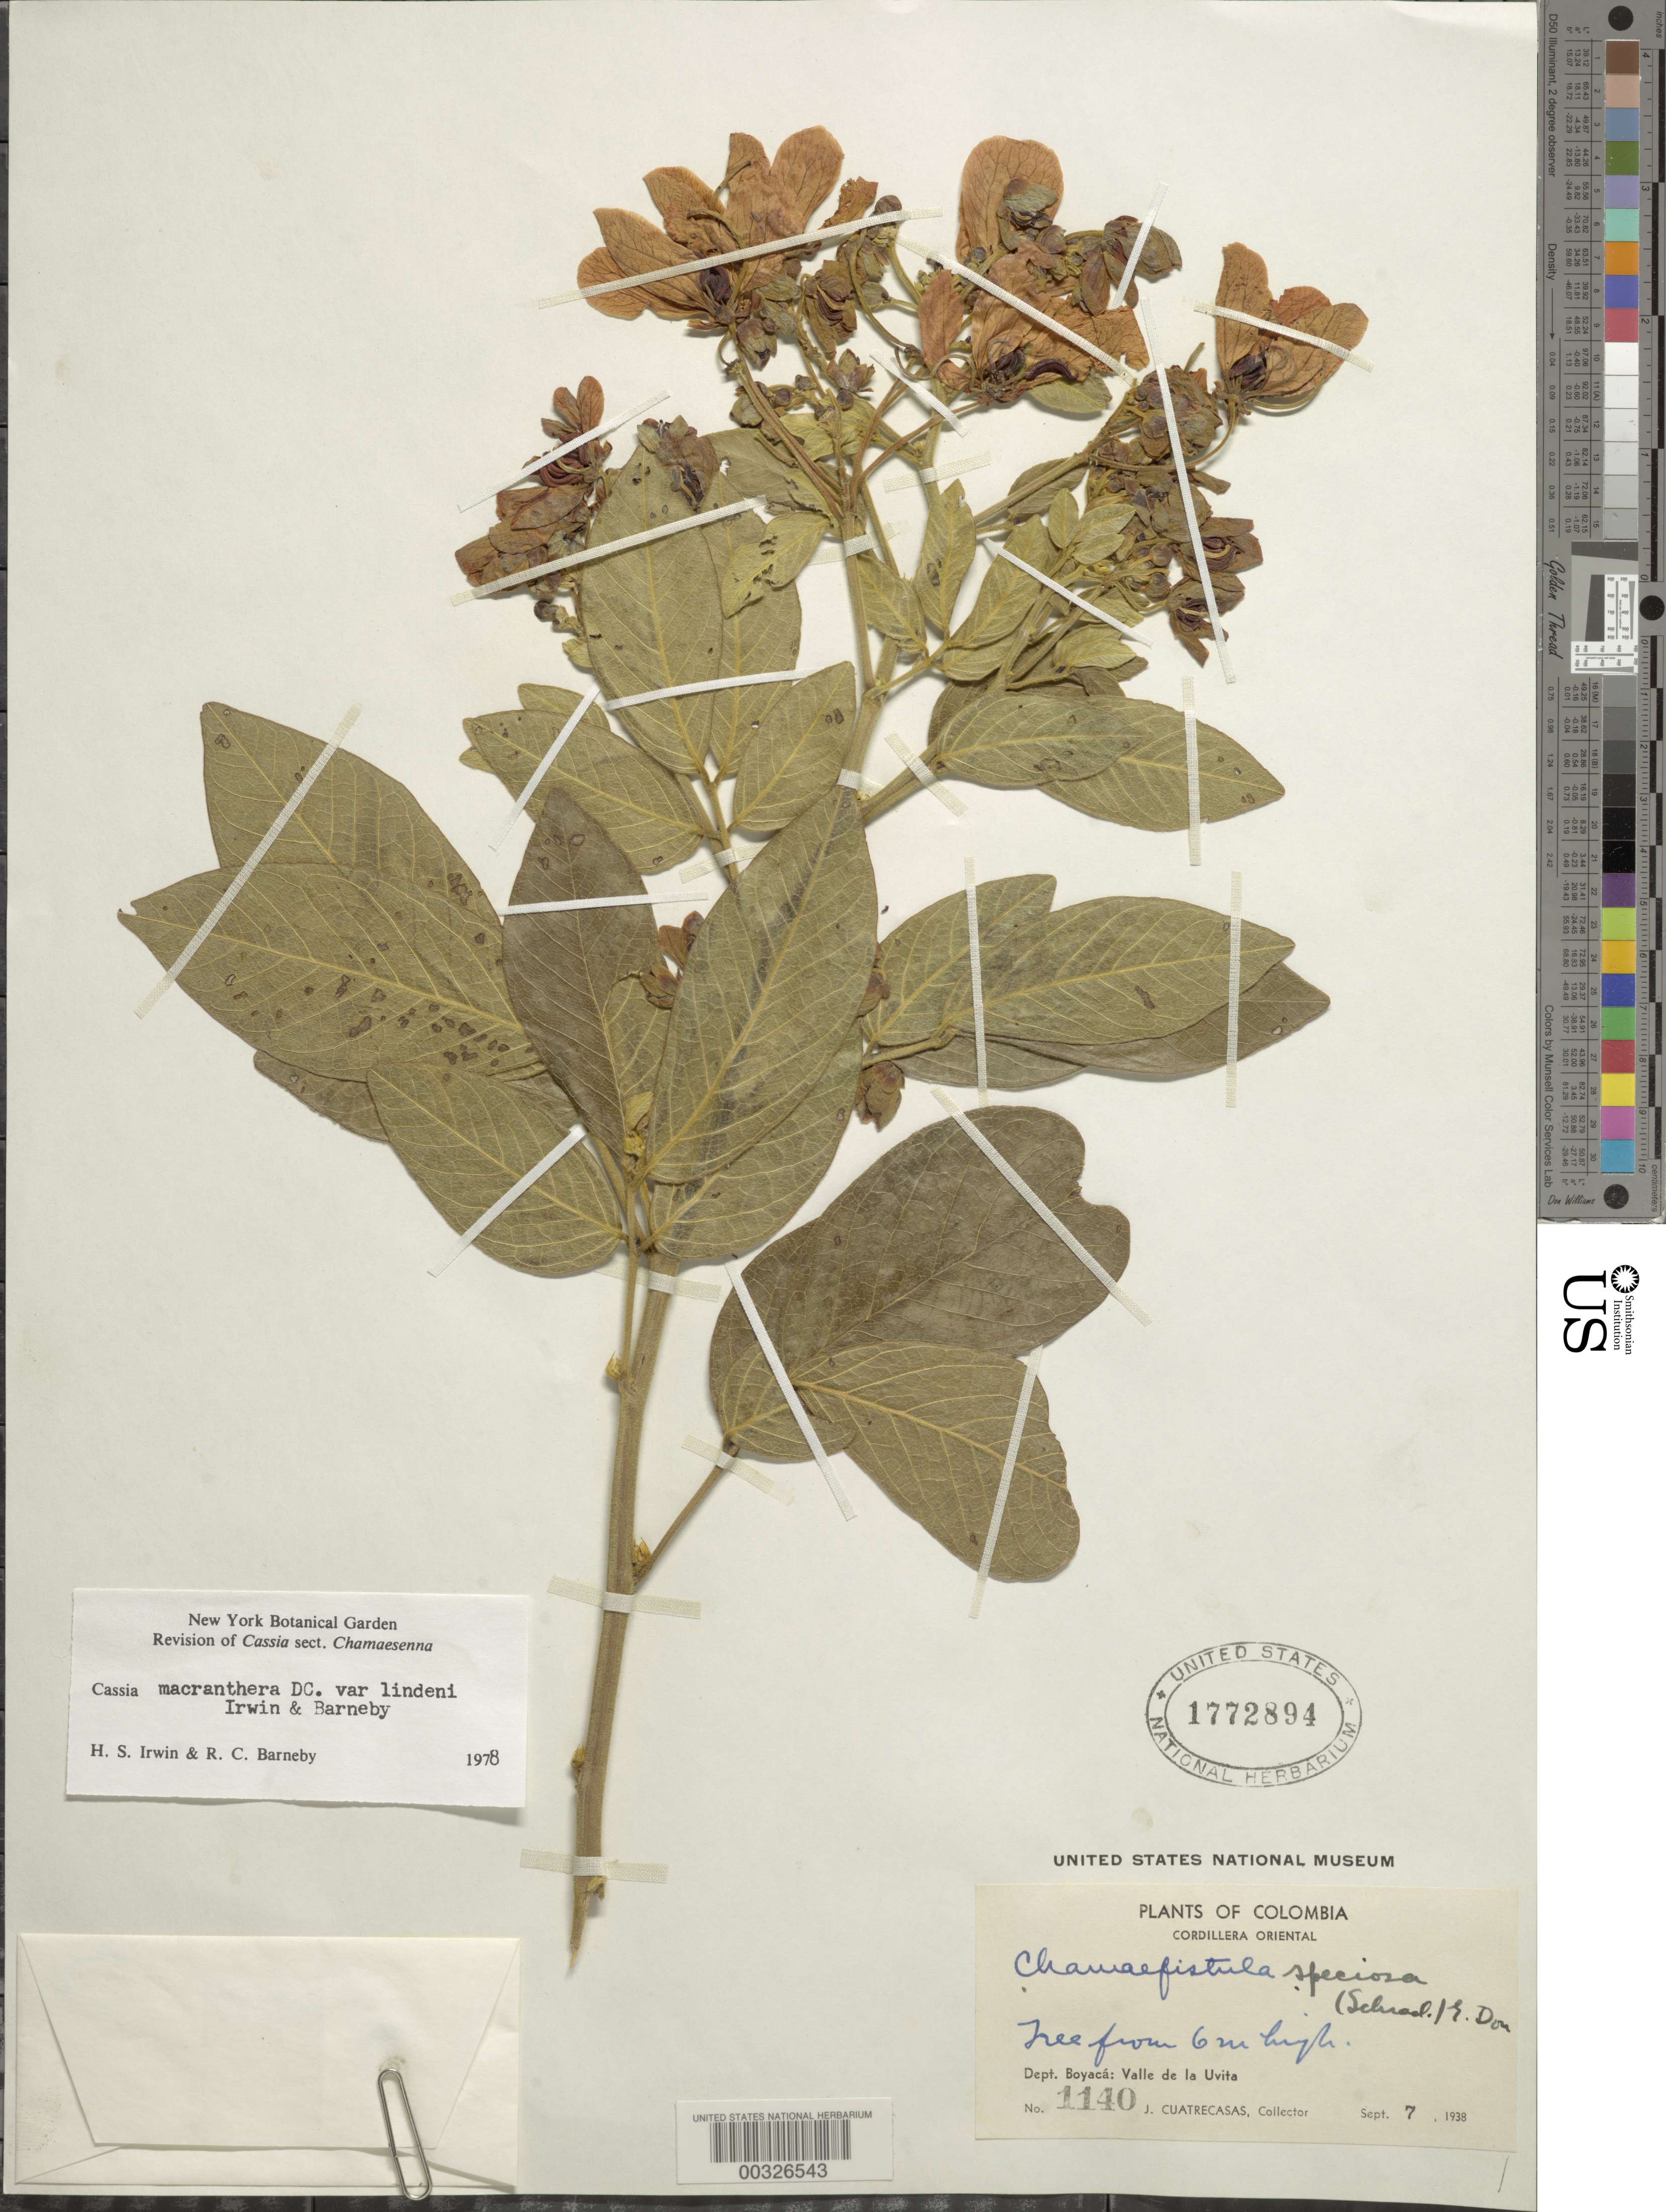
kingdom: Plantae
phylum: Tracheophyta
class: Magnoliopsida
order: Fabales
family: Fabaceae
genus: Senna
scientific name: Senna macranthera var. lindeni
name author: H.S. Irwin & Barneby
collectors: J. Cuatrecasas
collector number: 1140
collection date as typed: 07 Sep 1938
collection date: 1938-09-07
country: Colombia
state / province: Boyacá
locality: Valle de La Uvita.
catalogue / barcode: US 1772894